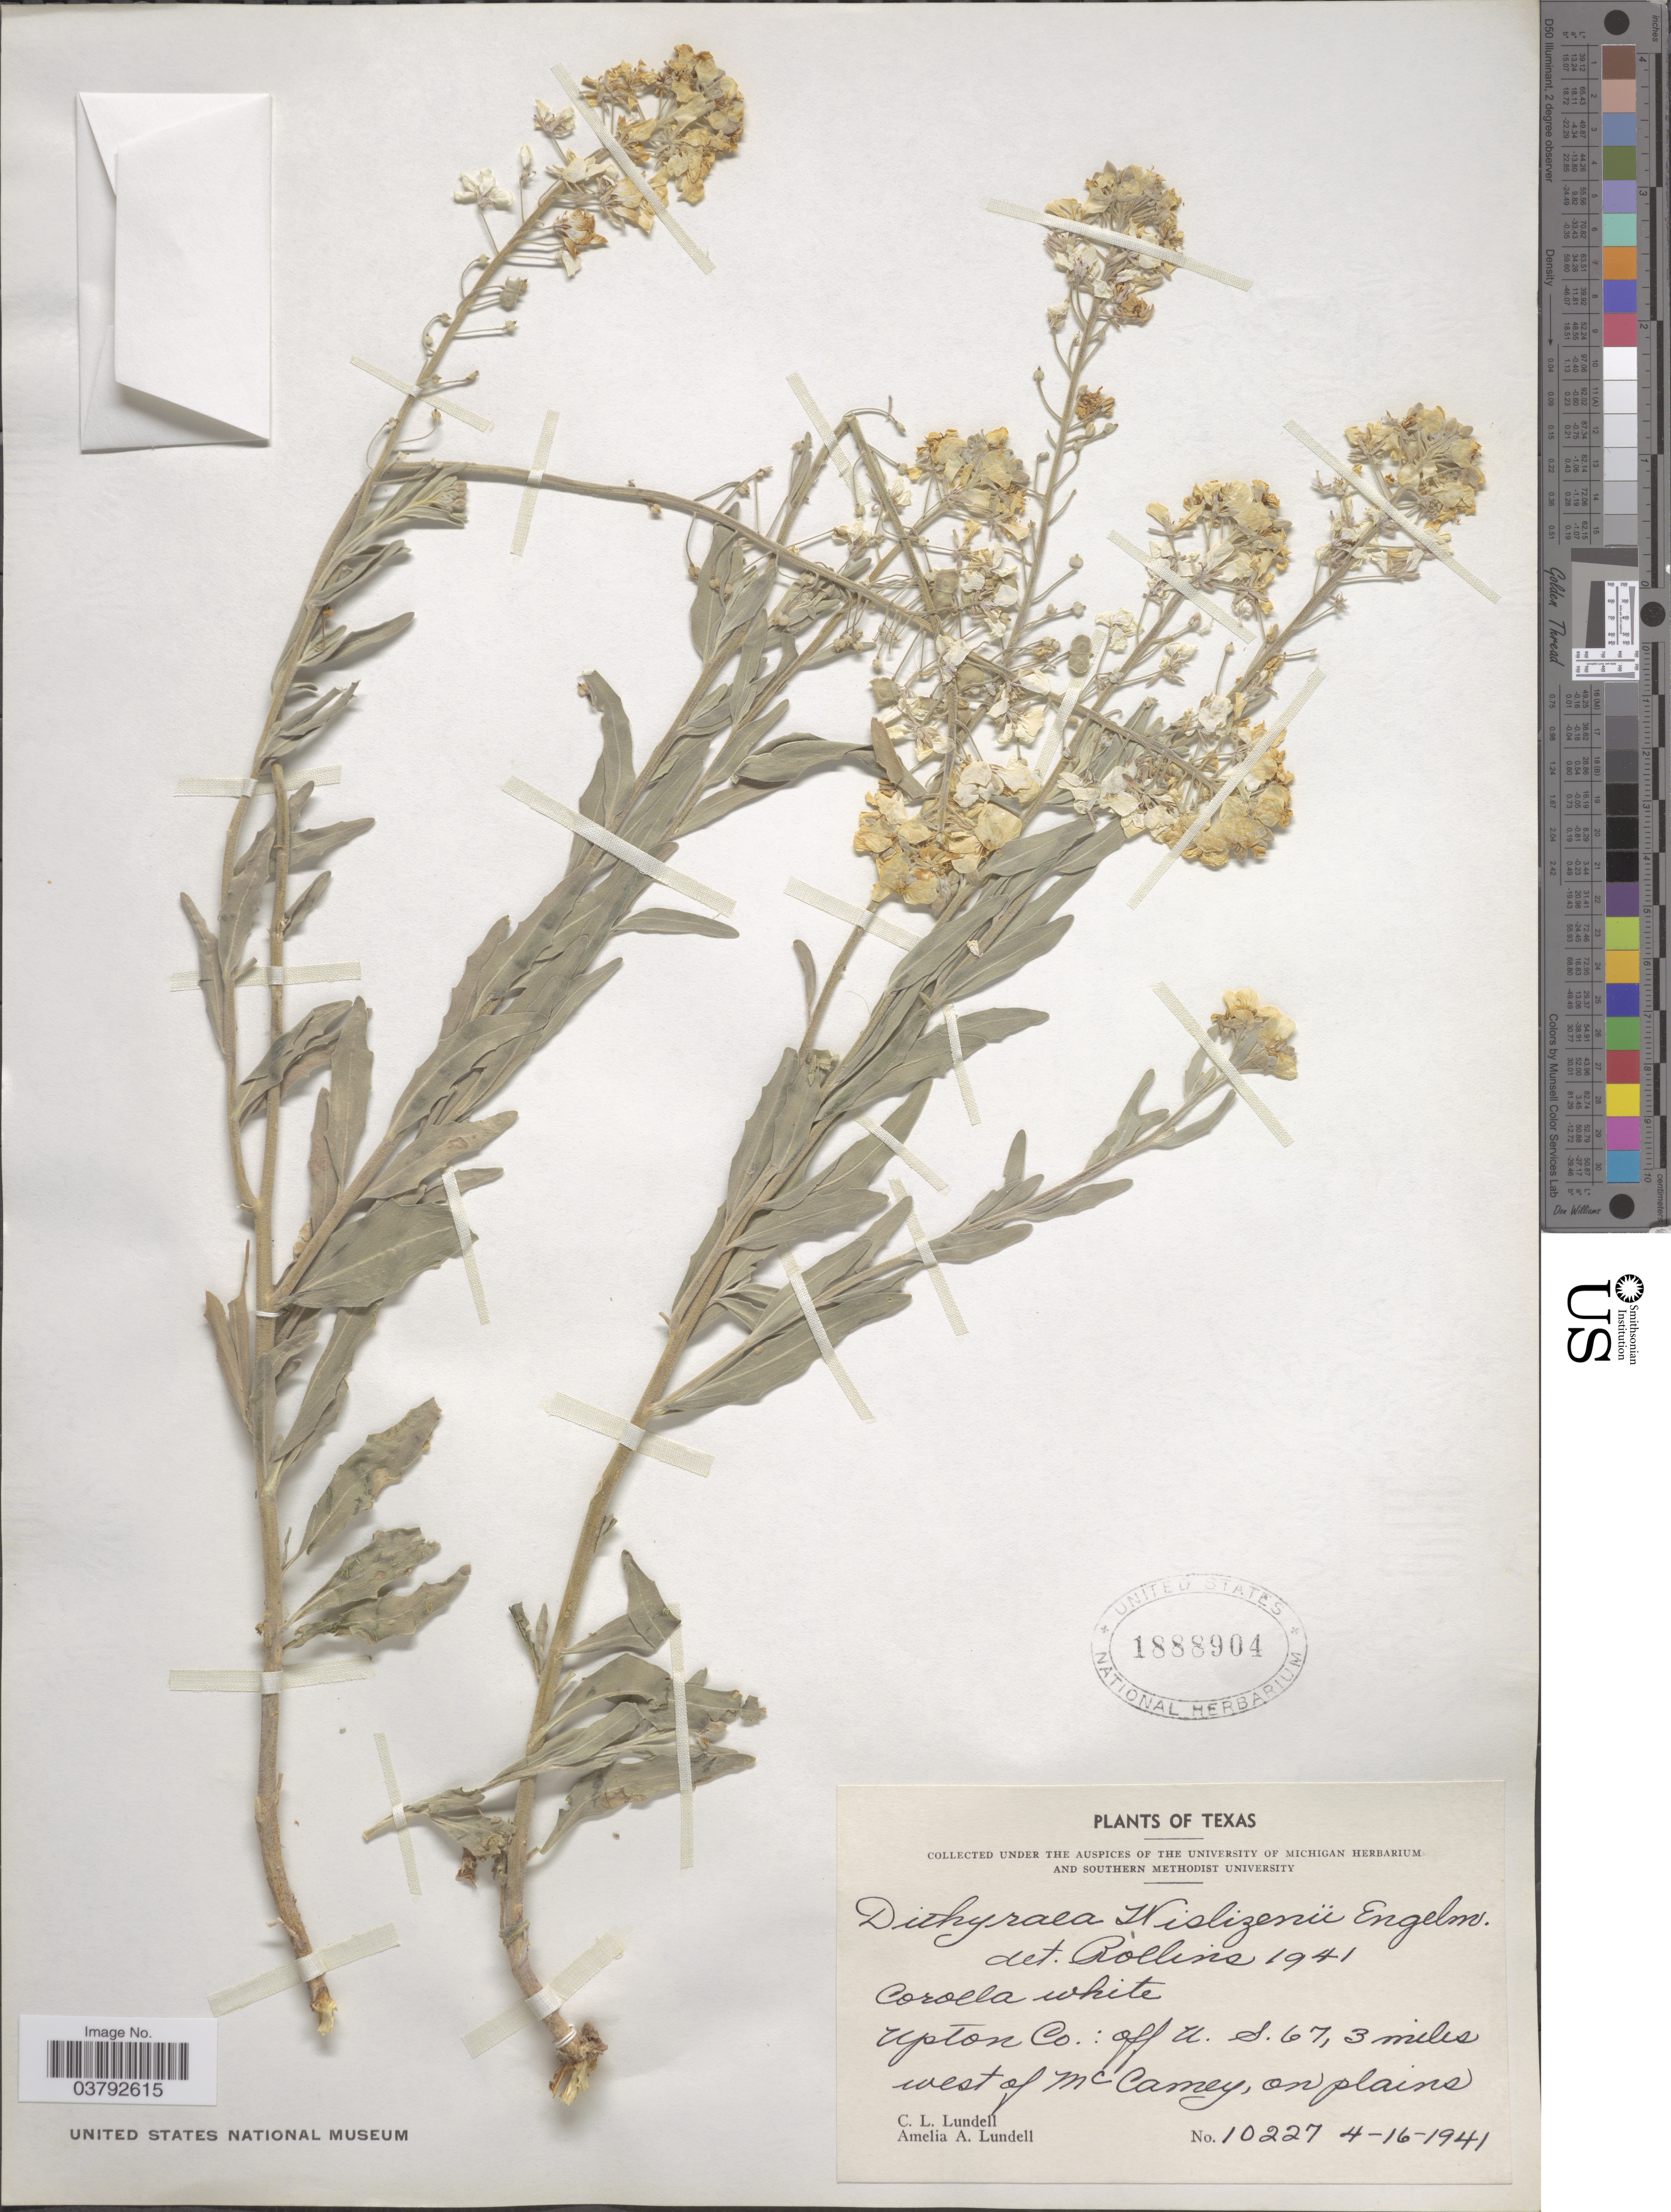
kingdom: Plantae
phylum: Tracheophyta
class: Magnoliopsida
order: Brassicales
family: Brassicaceae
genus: Dithyrea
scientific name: Dithyrea wislizeni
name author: Engelm.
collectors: C. L. Lundell & A. A. Lundell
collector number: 10227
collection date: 1941-04-16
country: United States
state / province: Texas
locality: Upton Co.: off U. S. 67, 3 miles west of McCamey, on plains.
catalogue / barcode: US 1888904